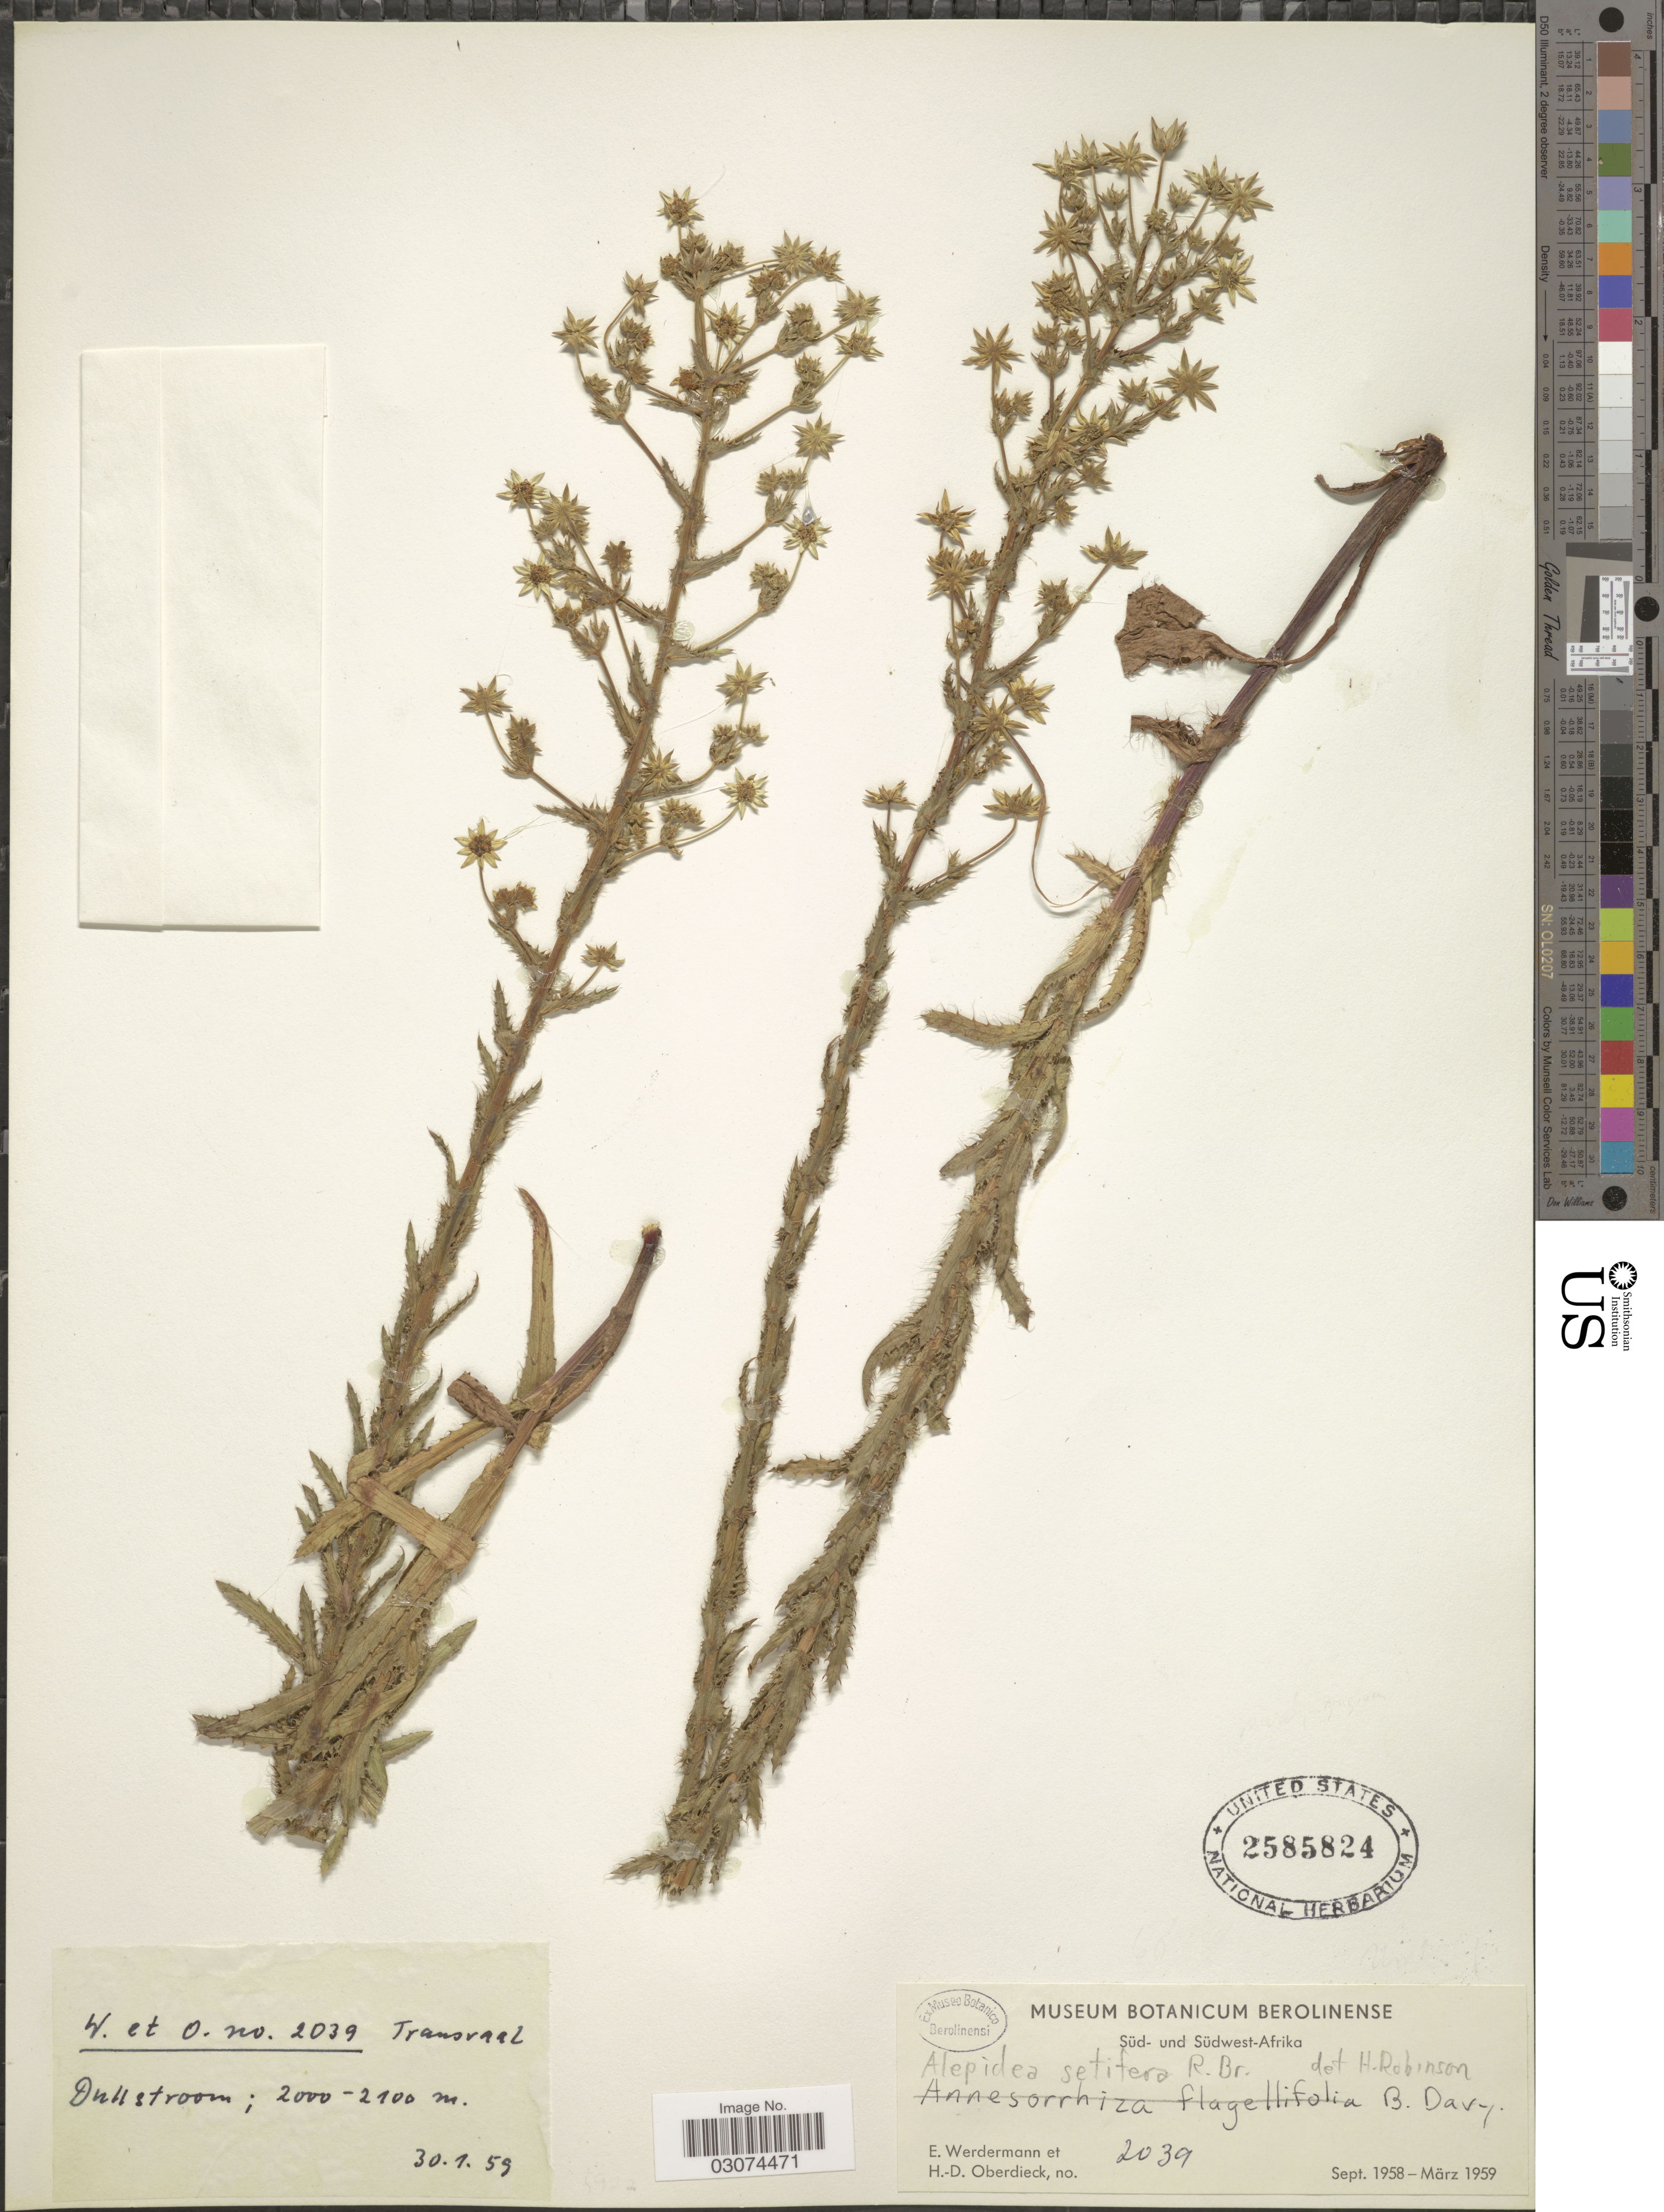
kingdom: Plantae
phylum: Tracheophyta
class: Magnoliopsida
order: Apiales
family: Apiaceae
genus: Alepidea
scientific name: Alepidea setifera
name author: N.E. Br.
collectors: E. Werdermann & H. Oberdieck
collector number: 2039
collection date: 1959-01-30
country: South Africa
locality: Transvaal. Dullstroom.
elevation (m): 2000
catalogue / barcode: US 2585824